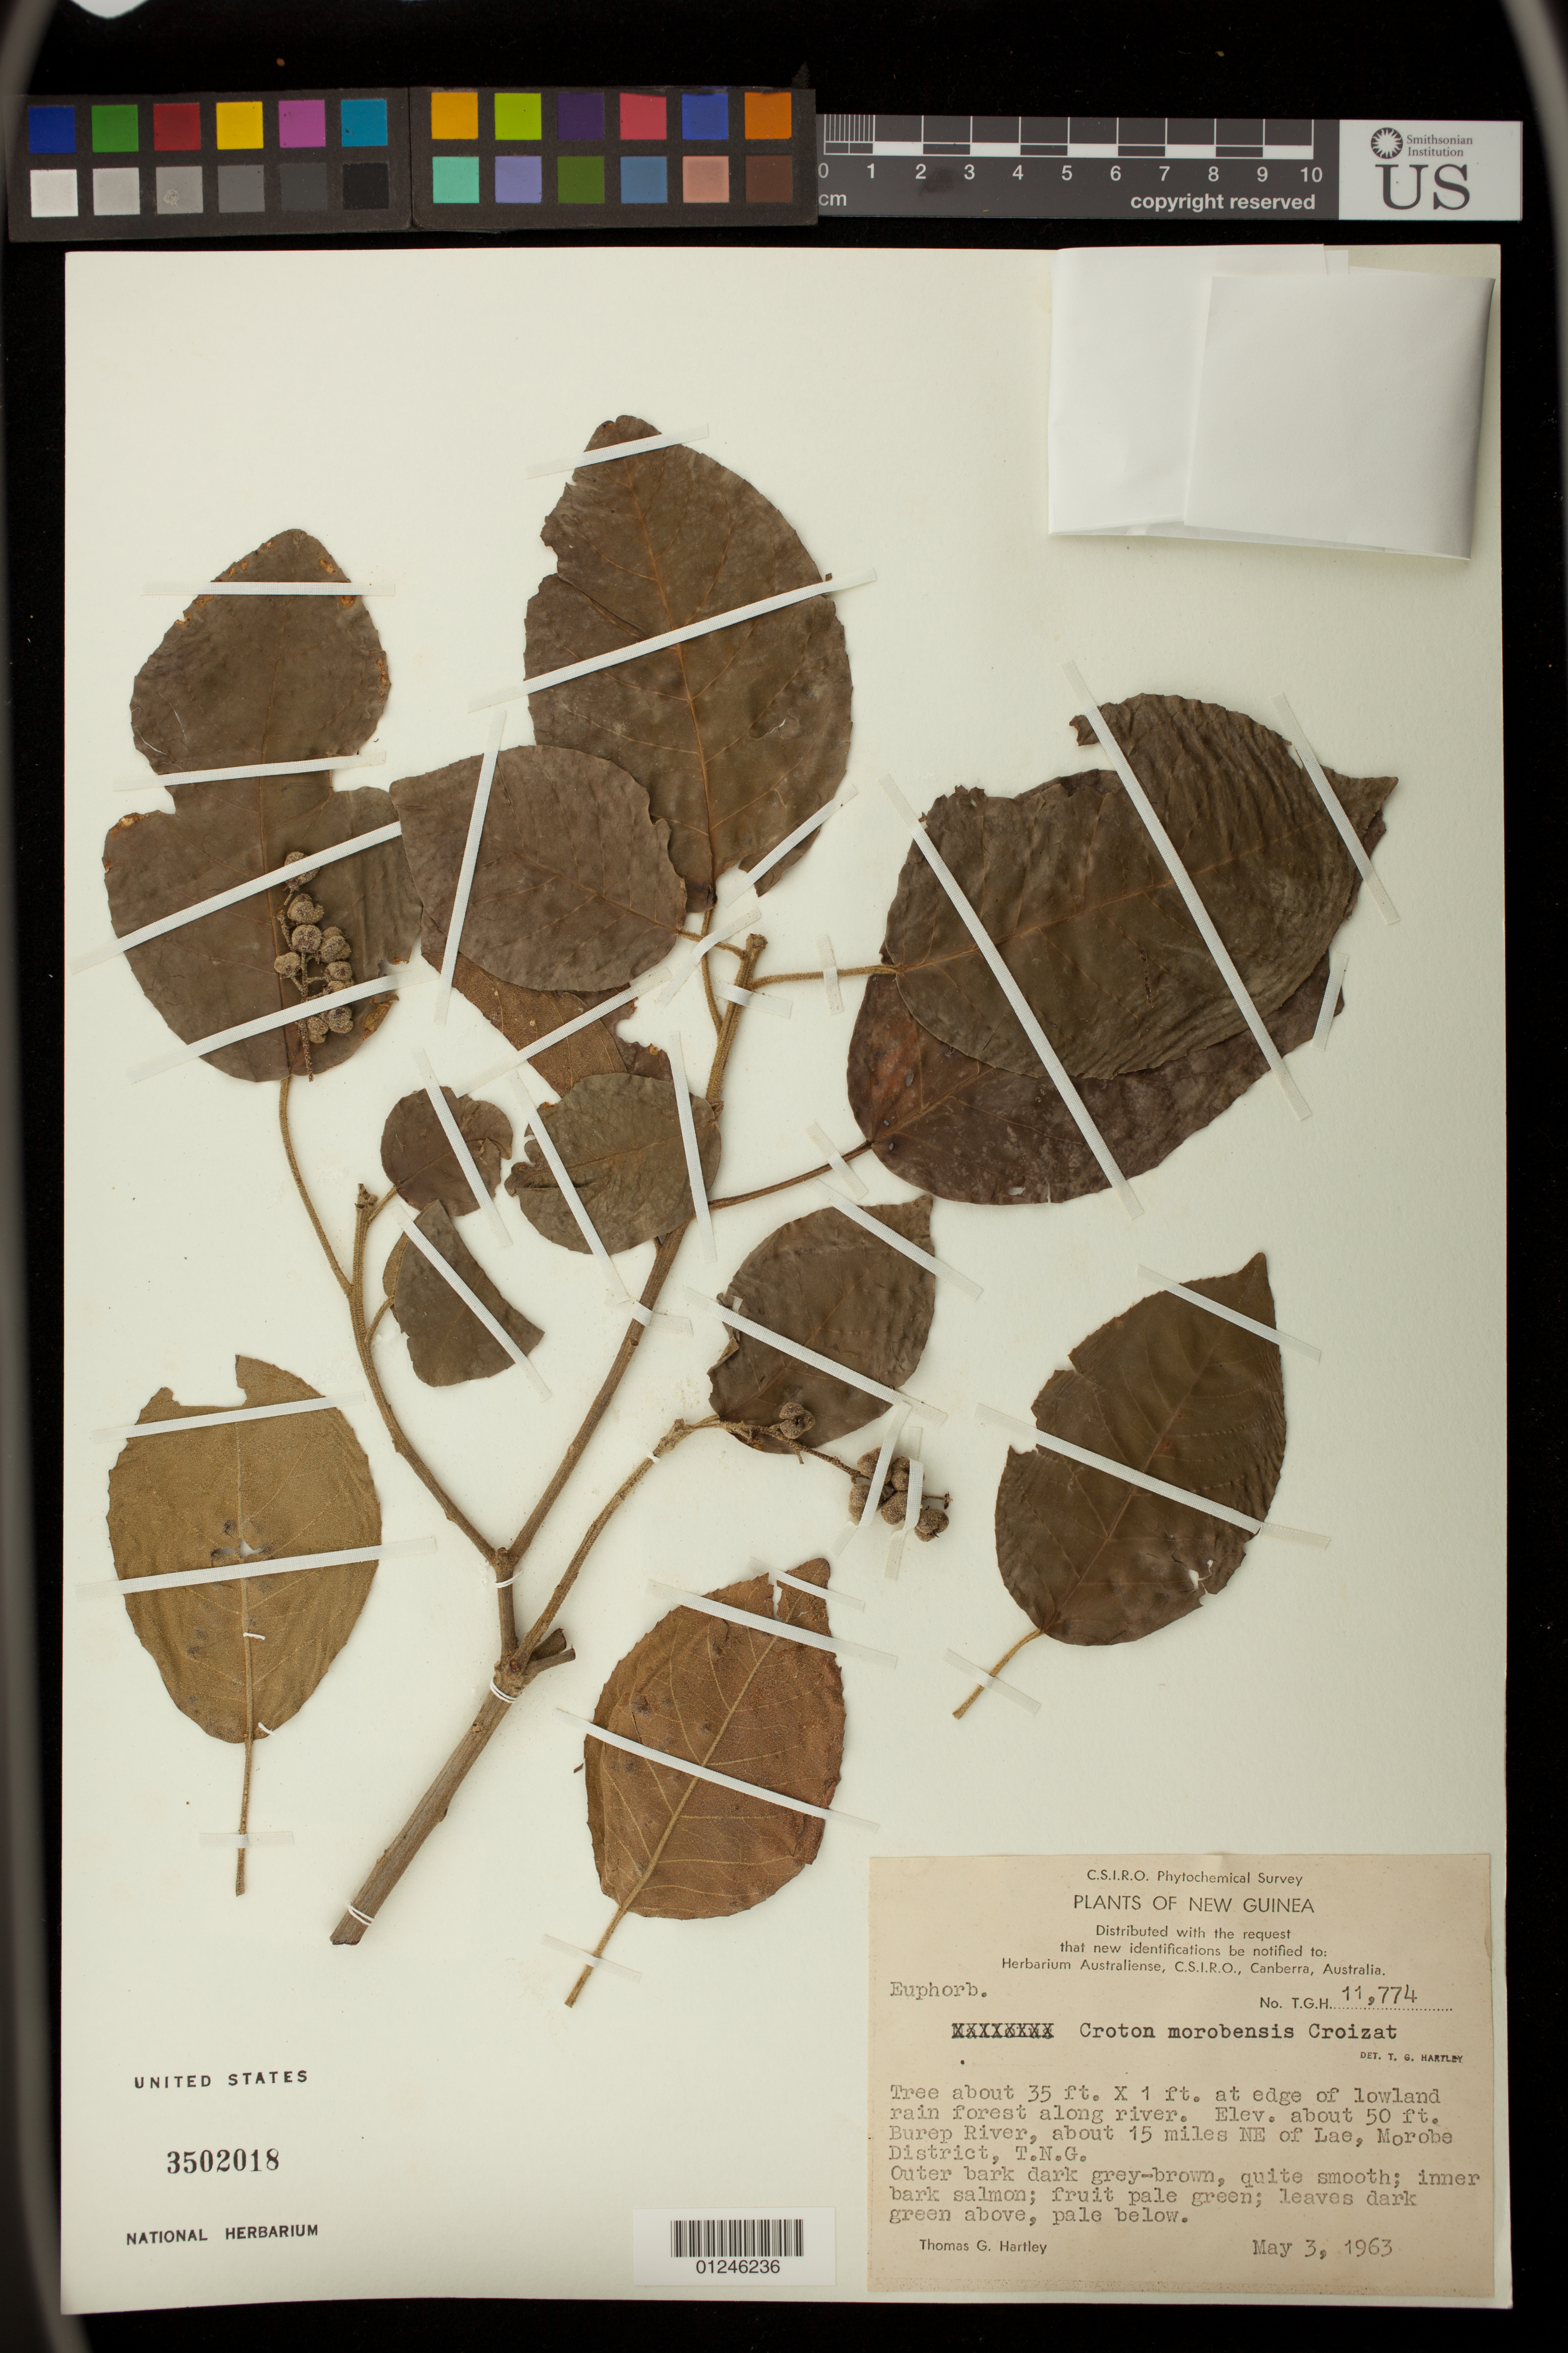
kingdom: Plantae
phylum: Tracheophyta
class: Magnoliopsida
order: Malpighiales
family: Euphorbiaceae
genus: Croton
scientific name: Croton morobensis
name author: Croizat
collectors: T. G. Hartley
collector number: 11774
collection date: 1963-05-03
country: Papua New Guinea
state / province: Morobe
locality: Burep River, about 15 miles NE of Lae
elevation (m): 15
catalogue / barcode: US 3502018